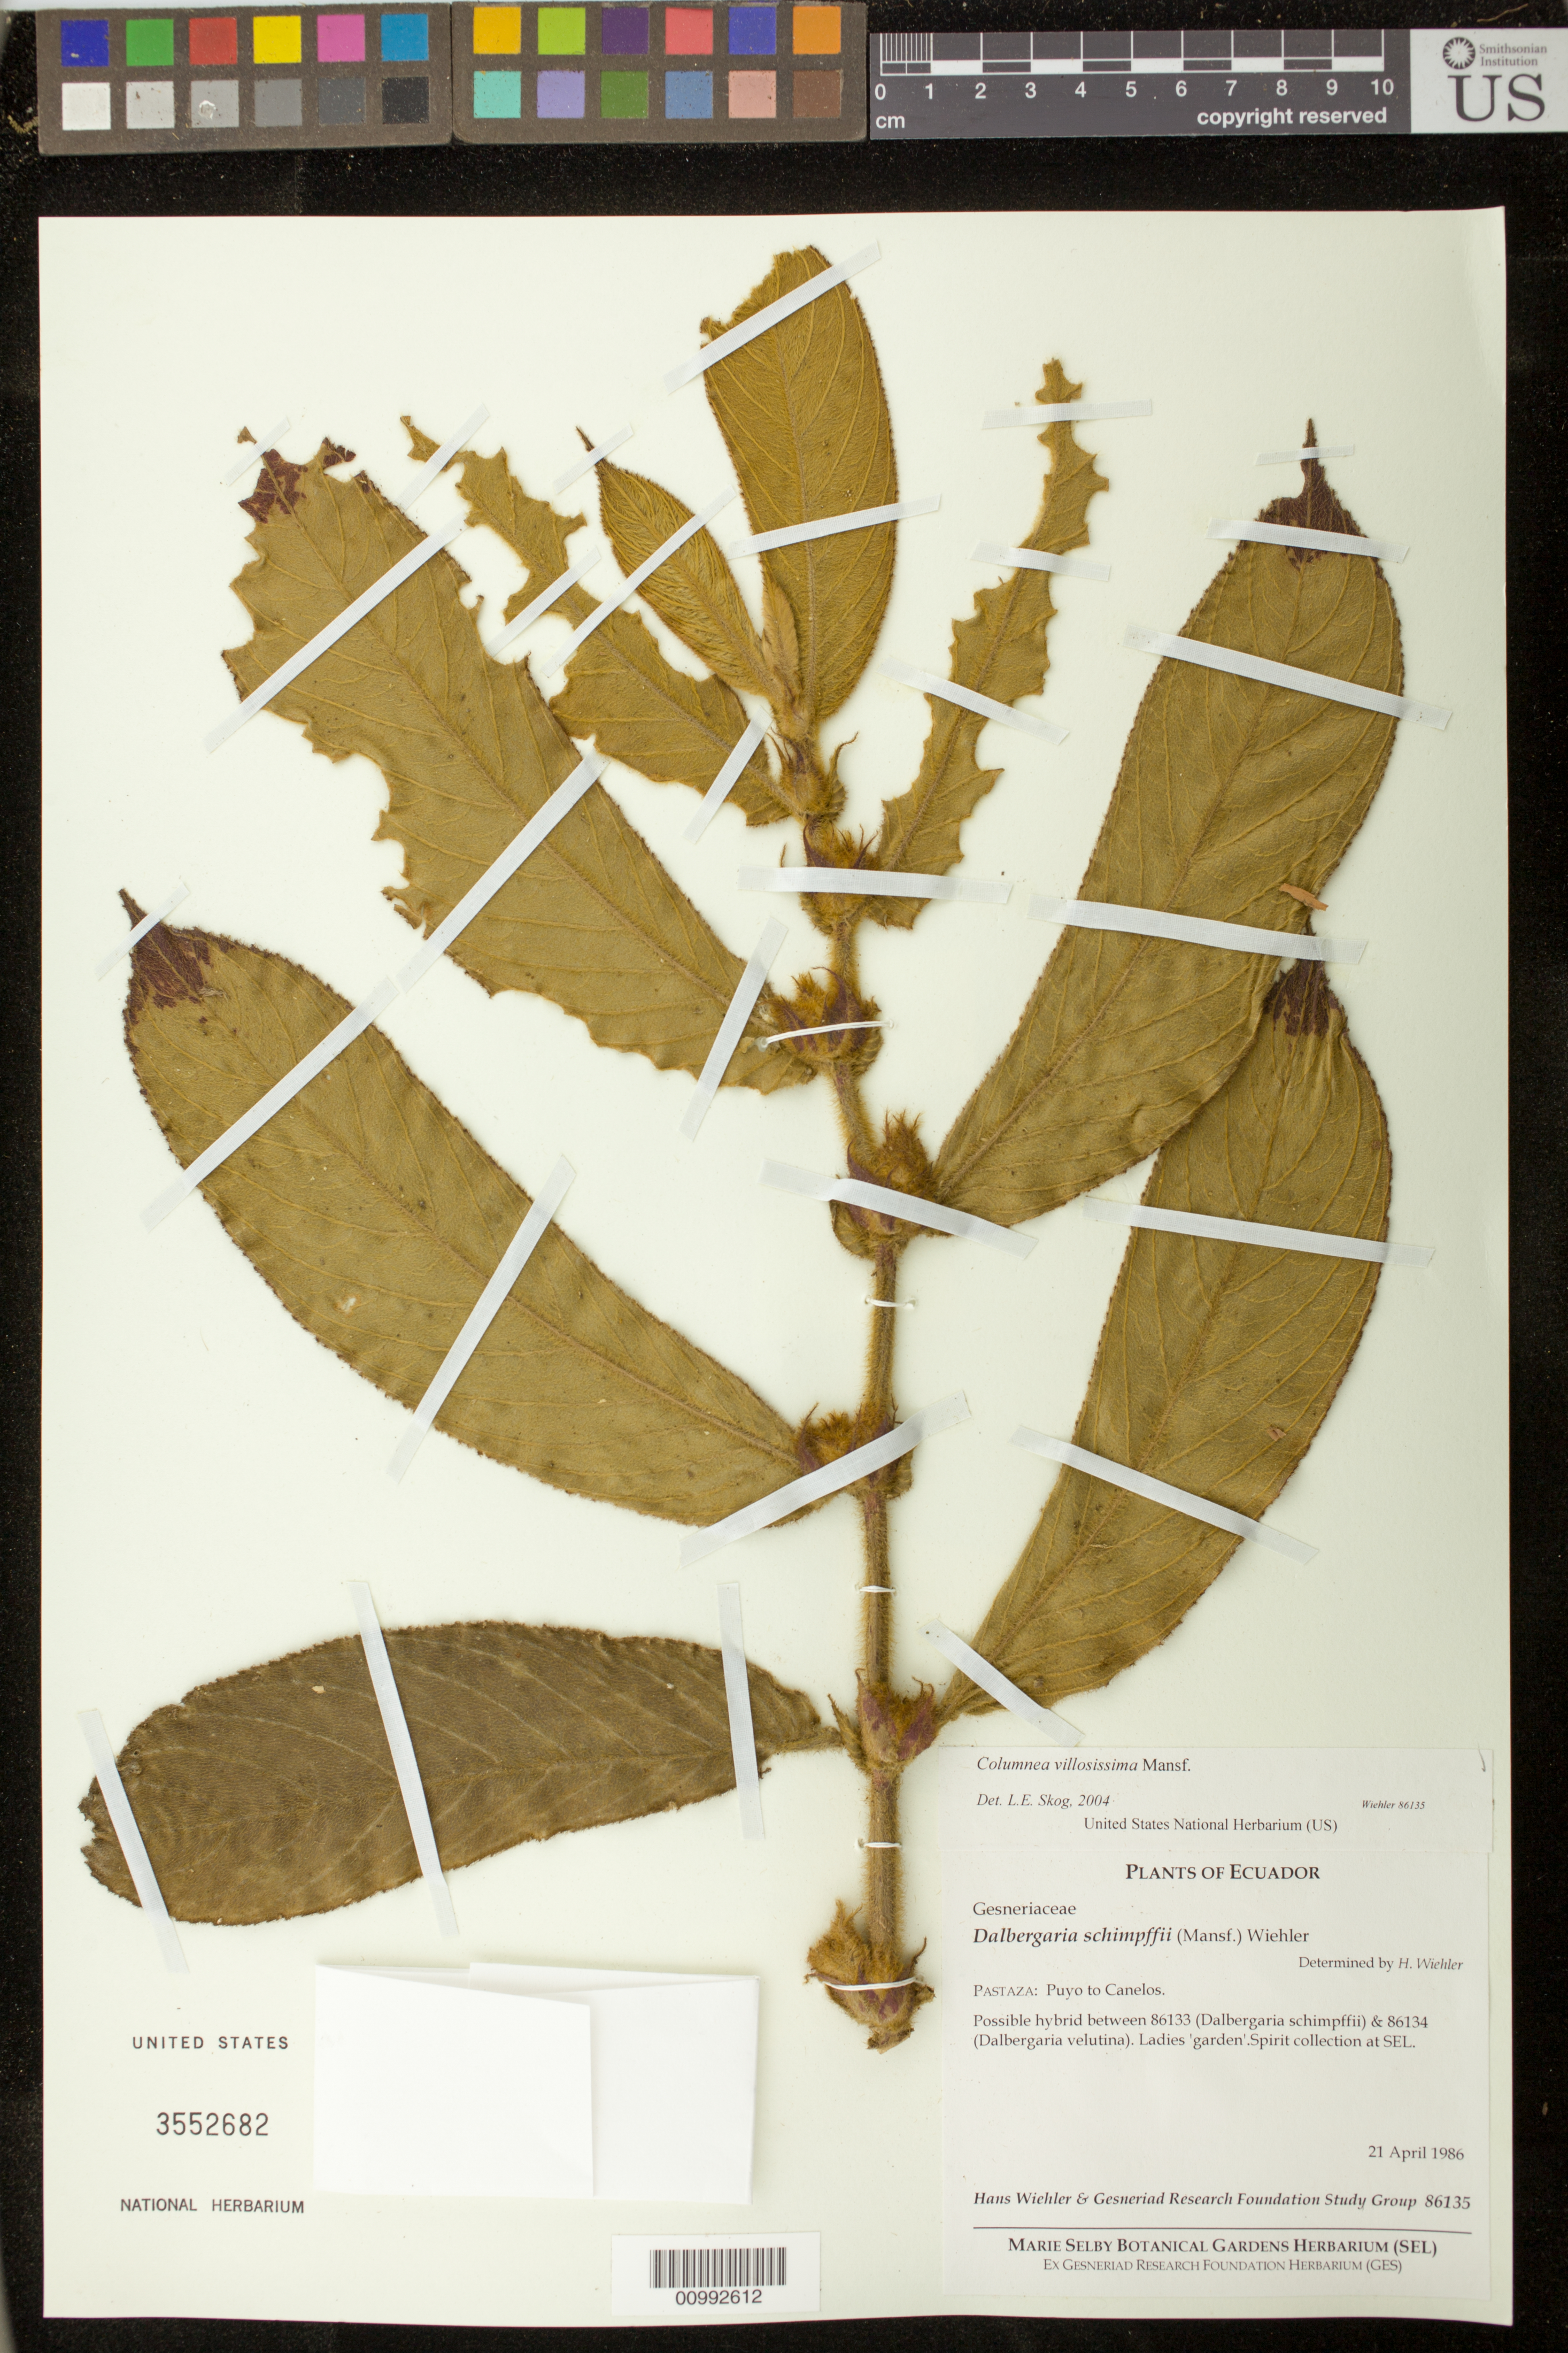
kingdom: Plantae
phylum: Tracheophyta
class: Magnoliopsida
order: Lamiales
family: Gesneriaceae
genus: Columnea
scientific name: Columnea villosissima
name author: Mansf.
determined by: Skog, Laurence E.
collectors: H. J. Wiehler & GRF Study Group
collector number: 86135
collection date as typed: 21 Apr 1986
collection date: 1986-04-21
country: Ecuador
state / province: Pastaza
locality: Pastaza: Puyo to Canelos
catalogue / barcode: US 3552682